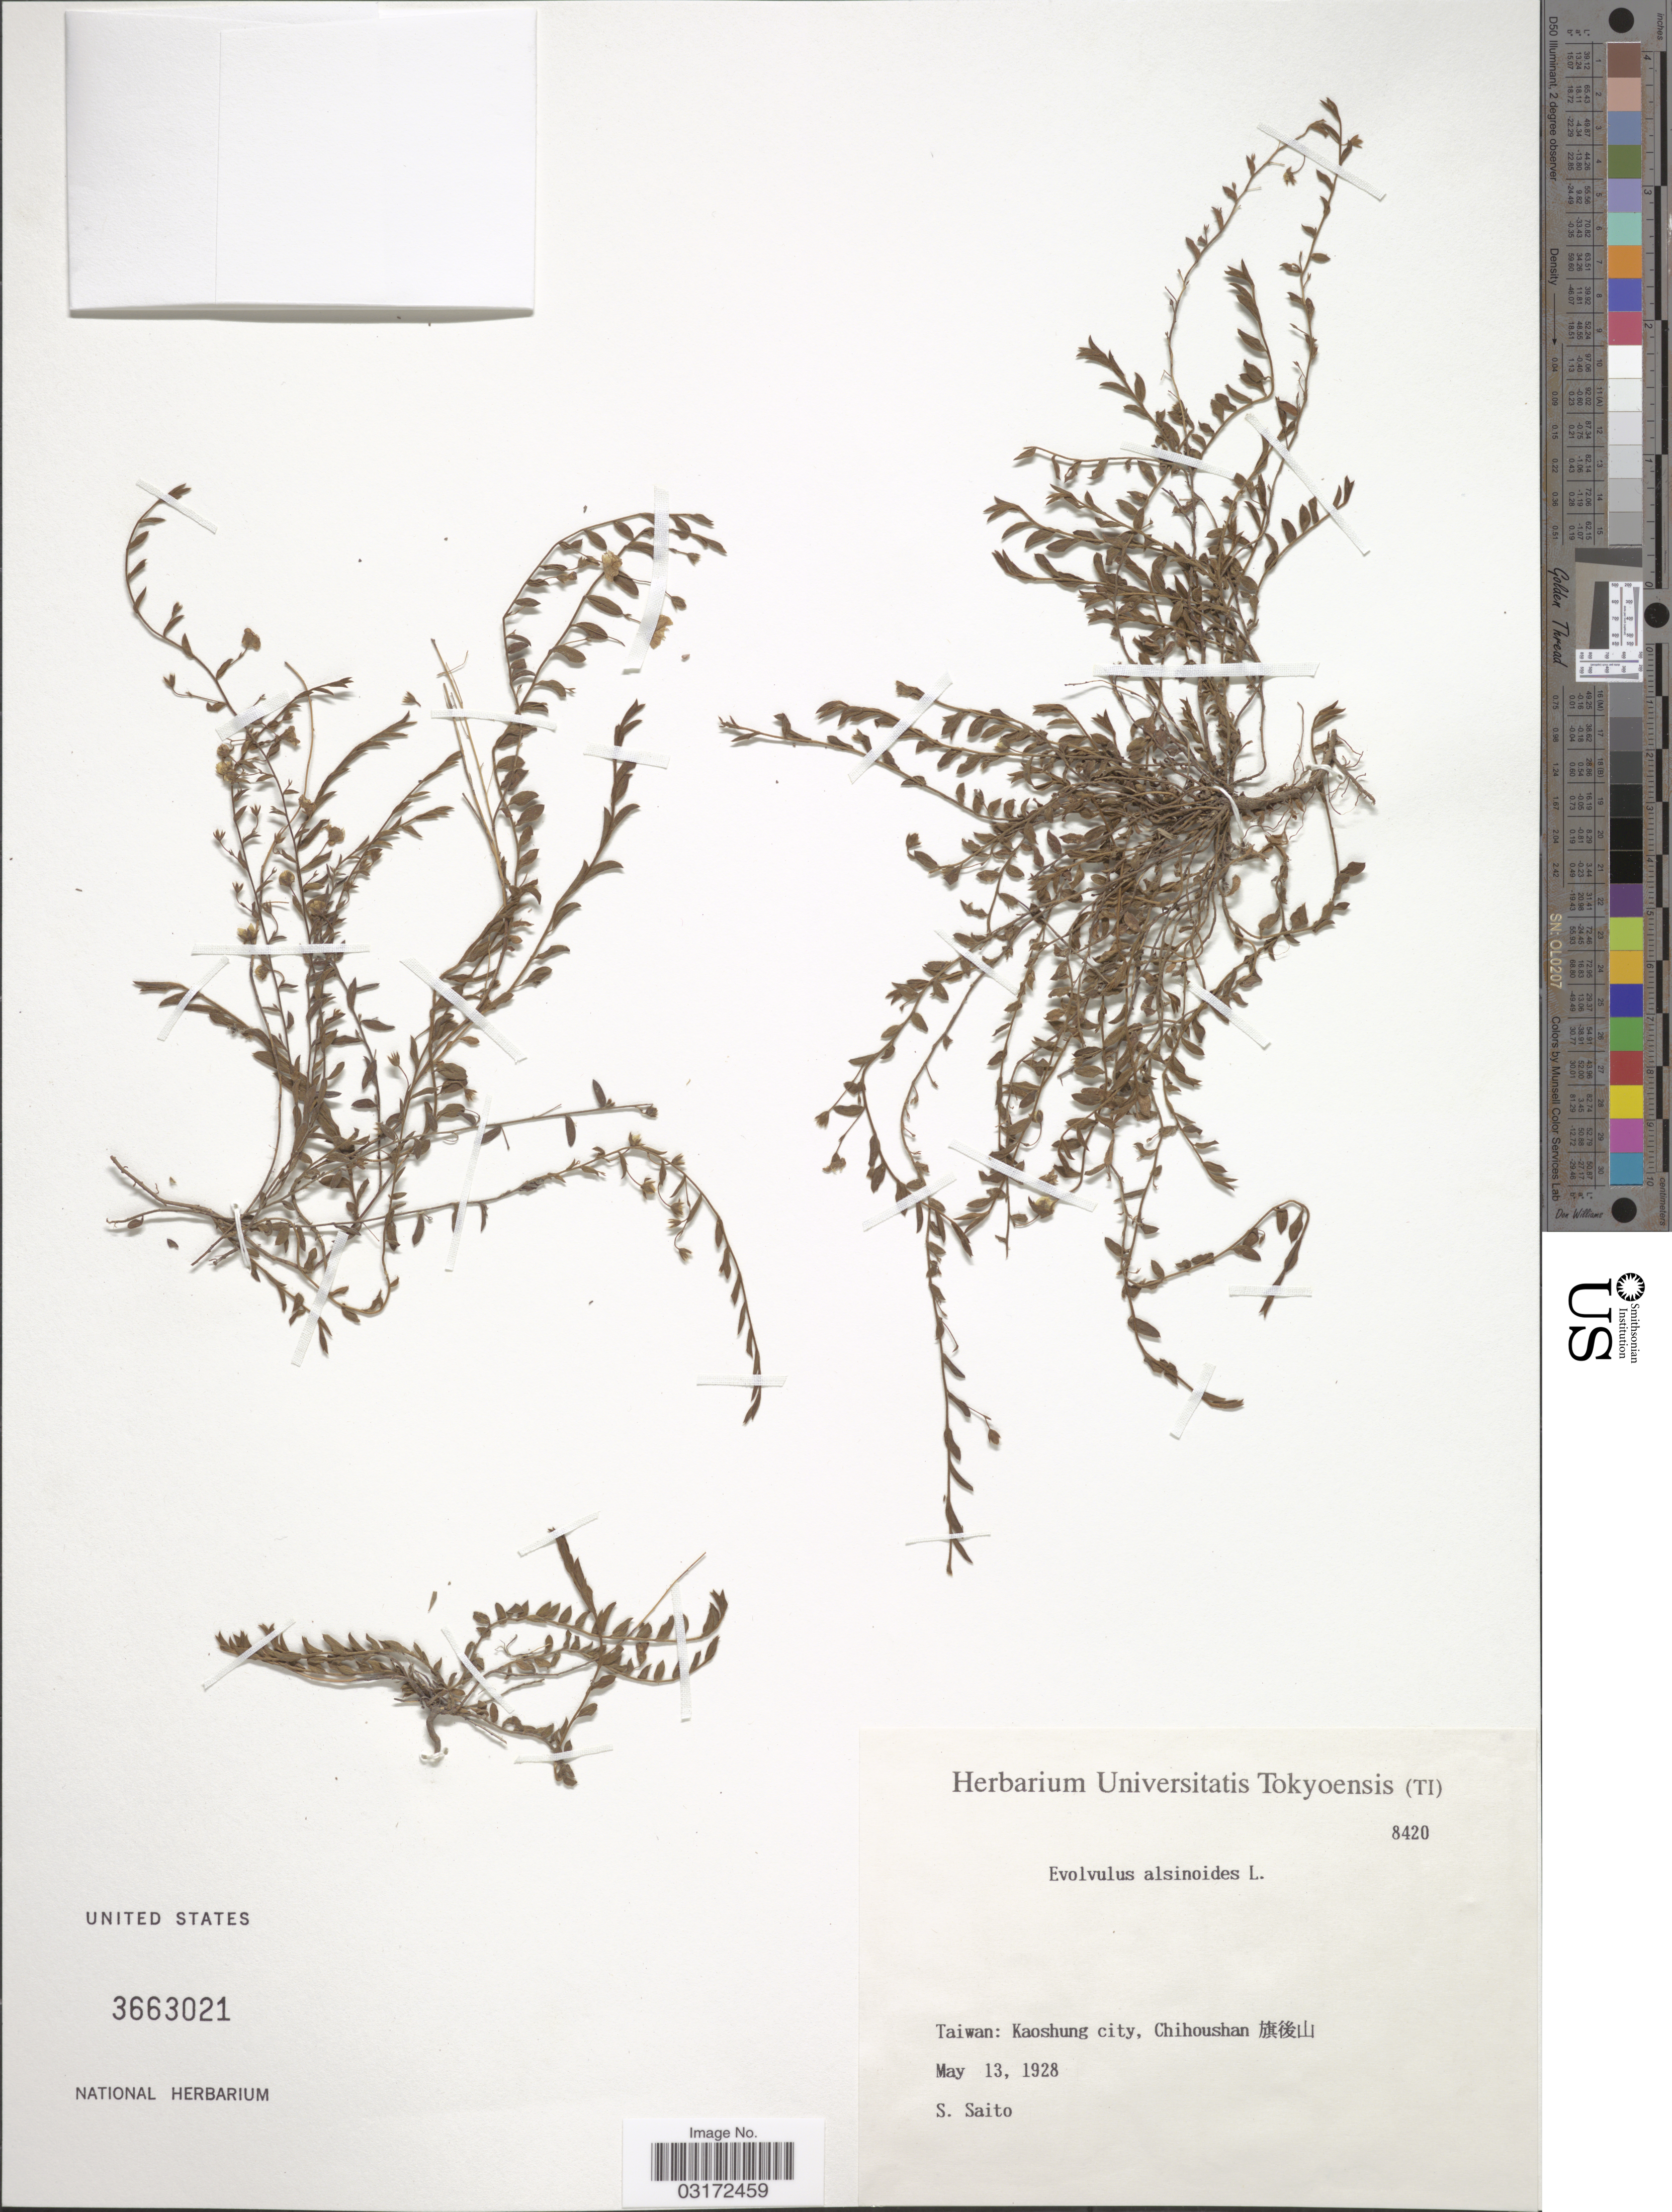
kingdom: Plantae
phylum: Tracheophyta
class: Magnoliopsida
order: Solanales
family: Convolvulaceae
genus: Evolvulus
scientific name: Evolvulus alsinoides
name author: (L.) L.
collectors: S. Saito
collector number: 8420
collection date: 1928-05-13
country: Taiwan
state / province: Kaohsiung City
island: Taiwan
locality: Kaoshung city, Chihoushan.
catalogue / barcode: US 3663021